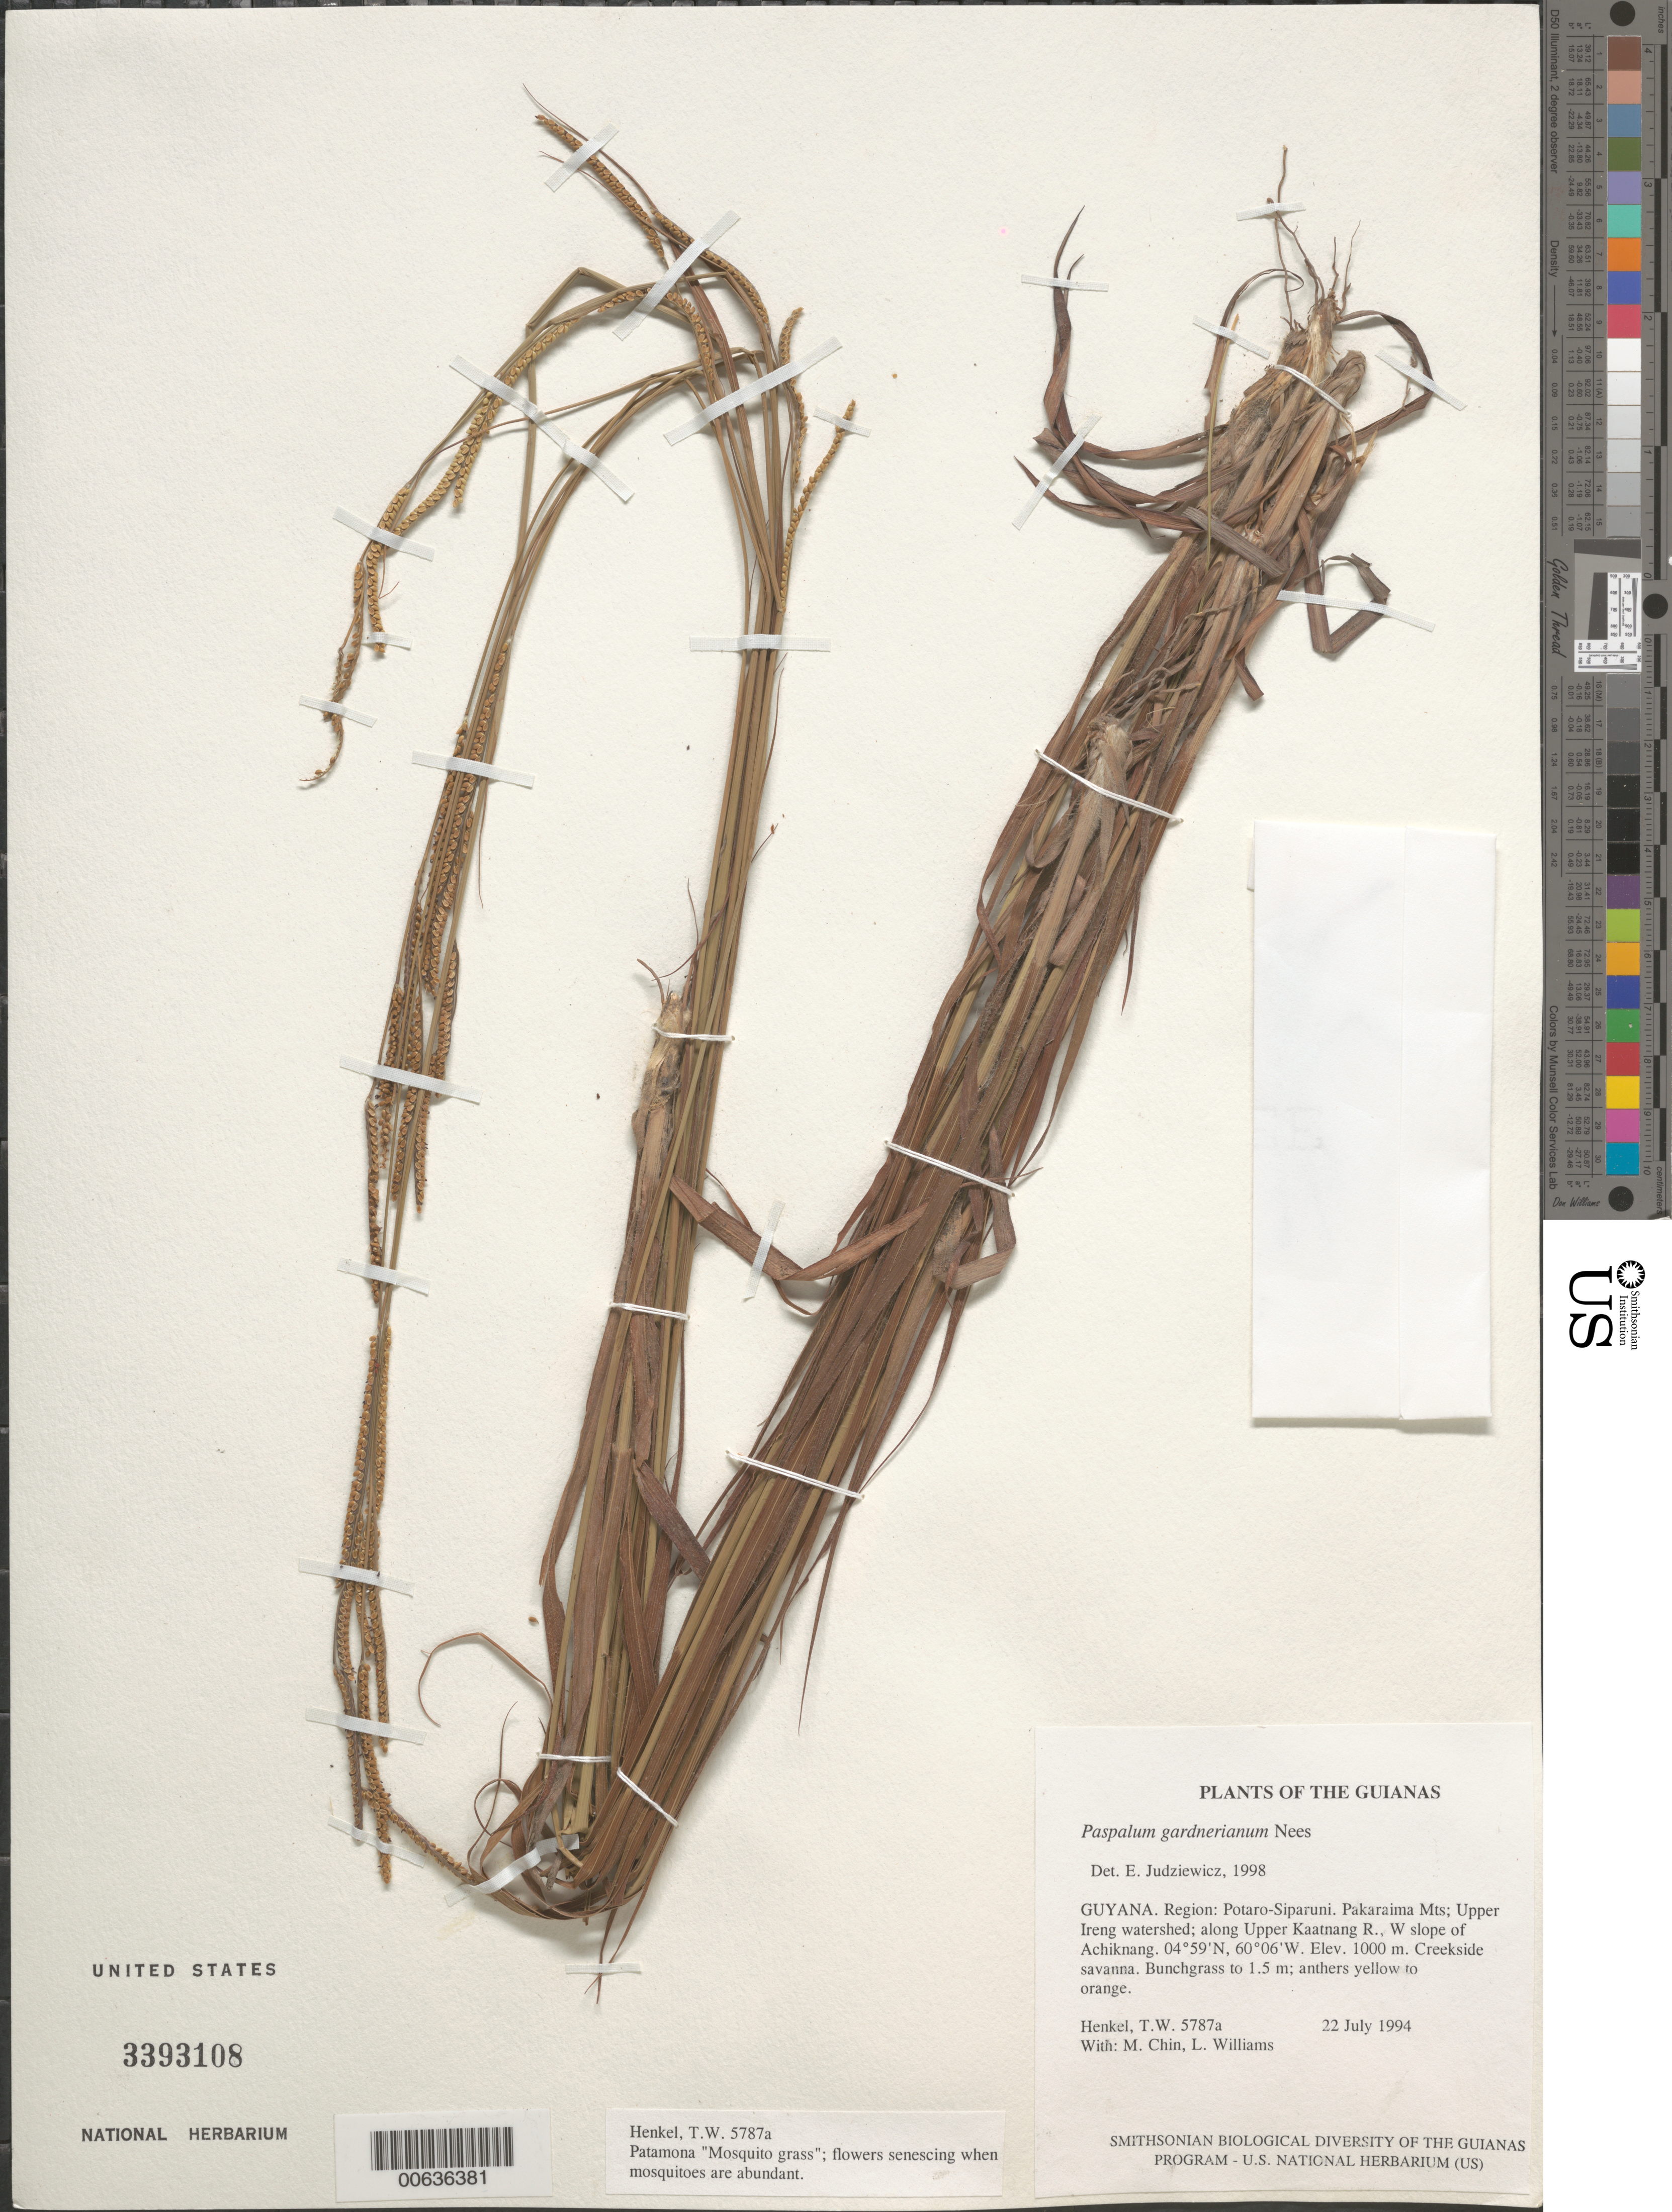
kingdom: Plantae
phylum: Tracheophyta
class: Liliopsida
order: Poales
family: Poaceae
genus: Paspalum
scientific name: Paspalum gardnerianum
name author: Nees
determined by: Judziewicz, E. J.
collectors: T. Henkel, M. Chin & L. Williams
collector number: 5787 a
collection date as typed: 22 July 1994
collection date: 1994-07-22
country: Guyana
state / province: Potaro-Siparuni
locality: Pakaraima Mts; Upper Ireng watershed; along Upper Kaatnang R., W slope of Achiknang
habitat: Creekside savanna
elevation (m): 1000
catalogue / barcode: US 3393108